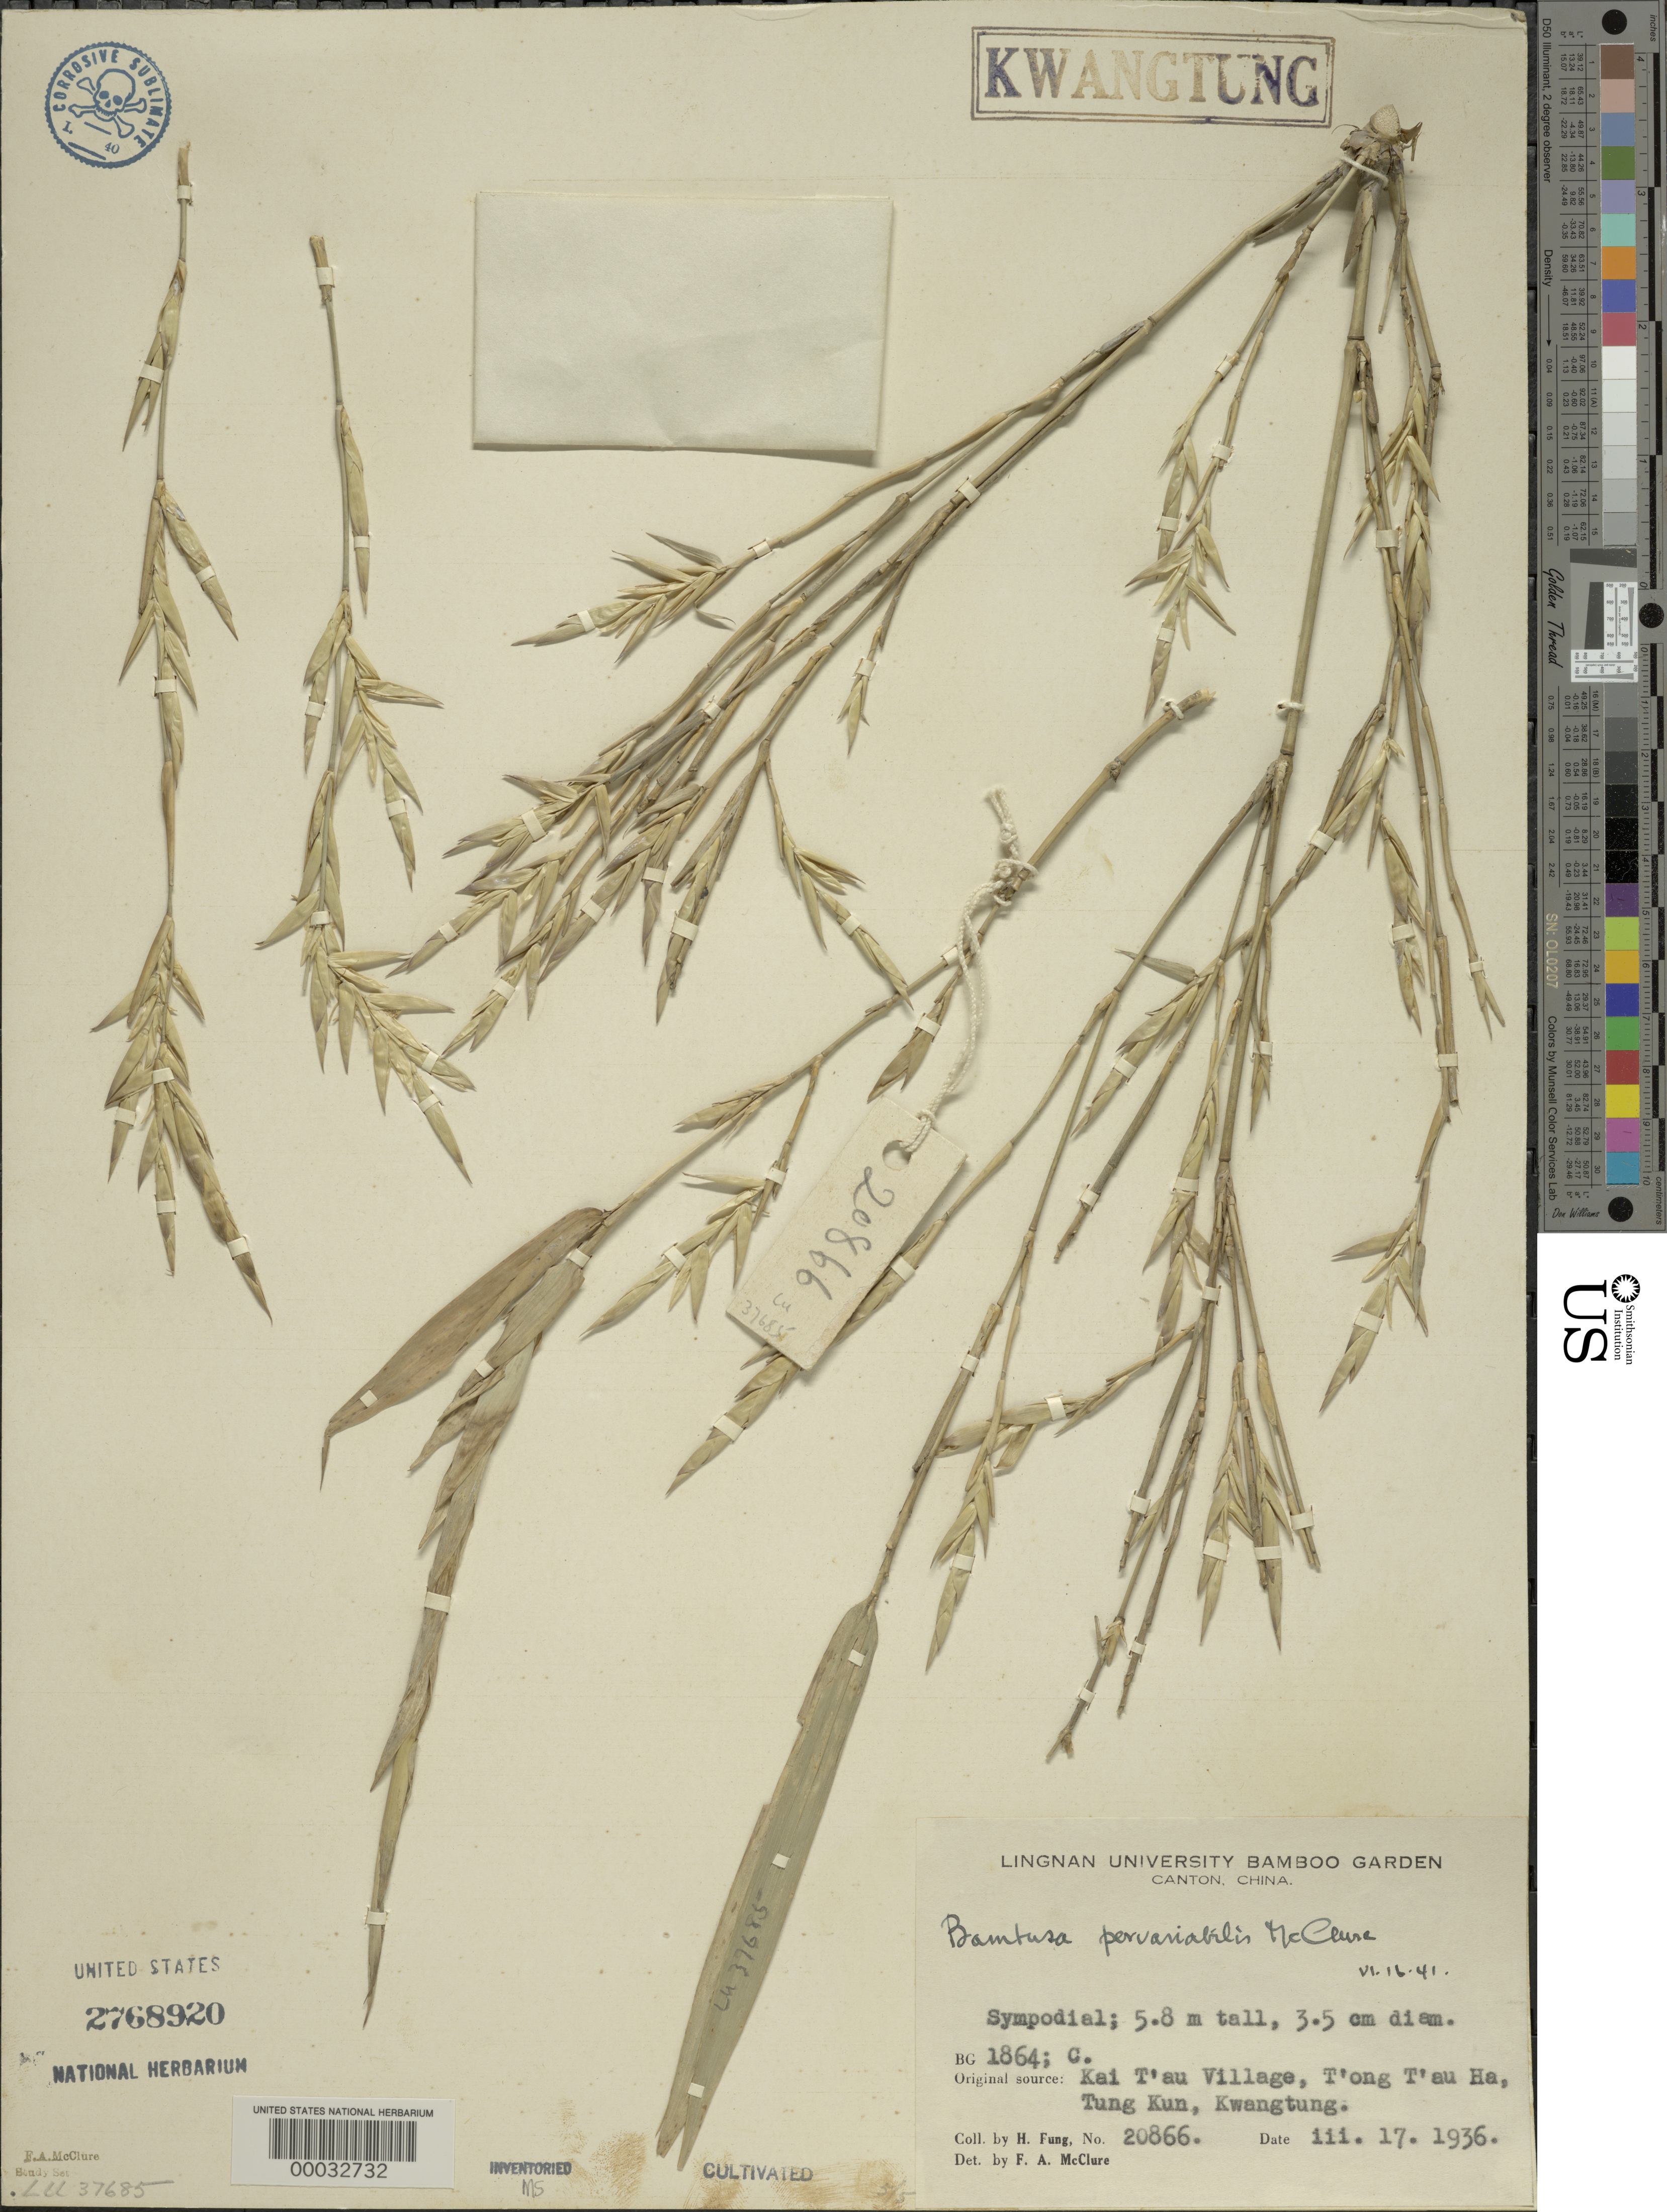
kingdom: Plantae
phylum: Tracheophyta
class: Liliopsida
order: Poales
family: Poaceae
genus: Bambusa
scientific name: Bambusa pervariabilis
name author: McClure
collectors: H. L. Fung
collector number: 20866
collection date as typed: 17 Mar 1936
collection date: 1936-03-17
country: China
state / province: Guangdong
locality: Kai t'au, t'ong t'au ha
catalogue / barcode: US 2768920